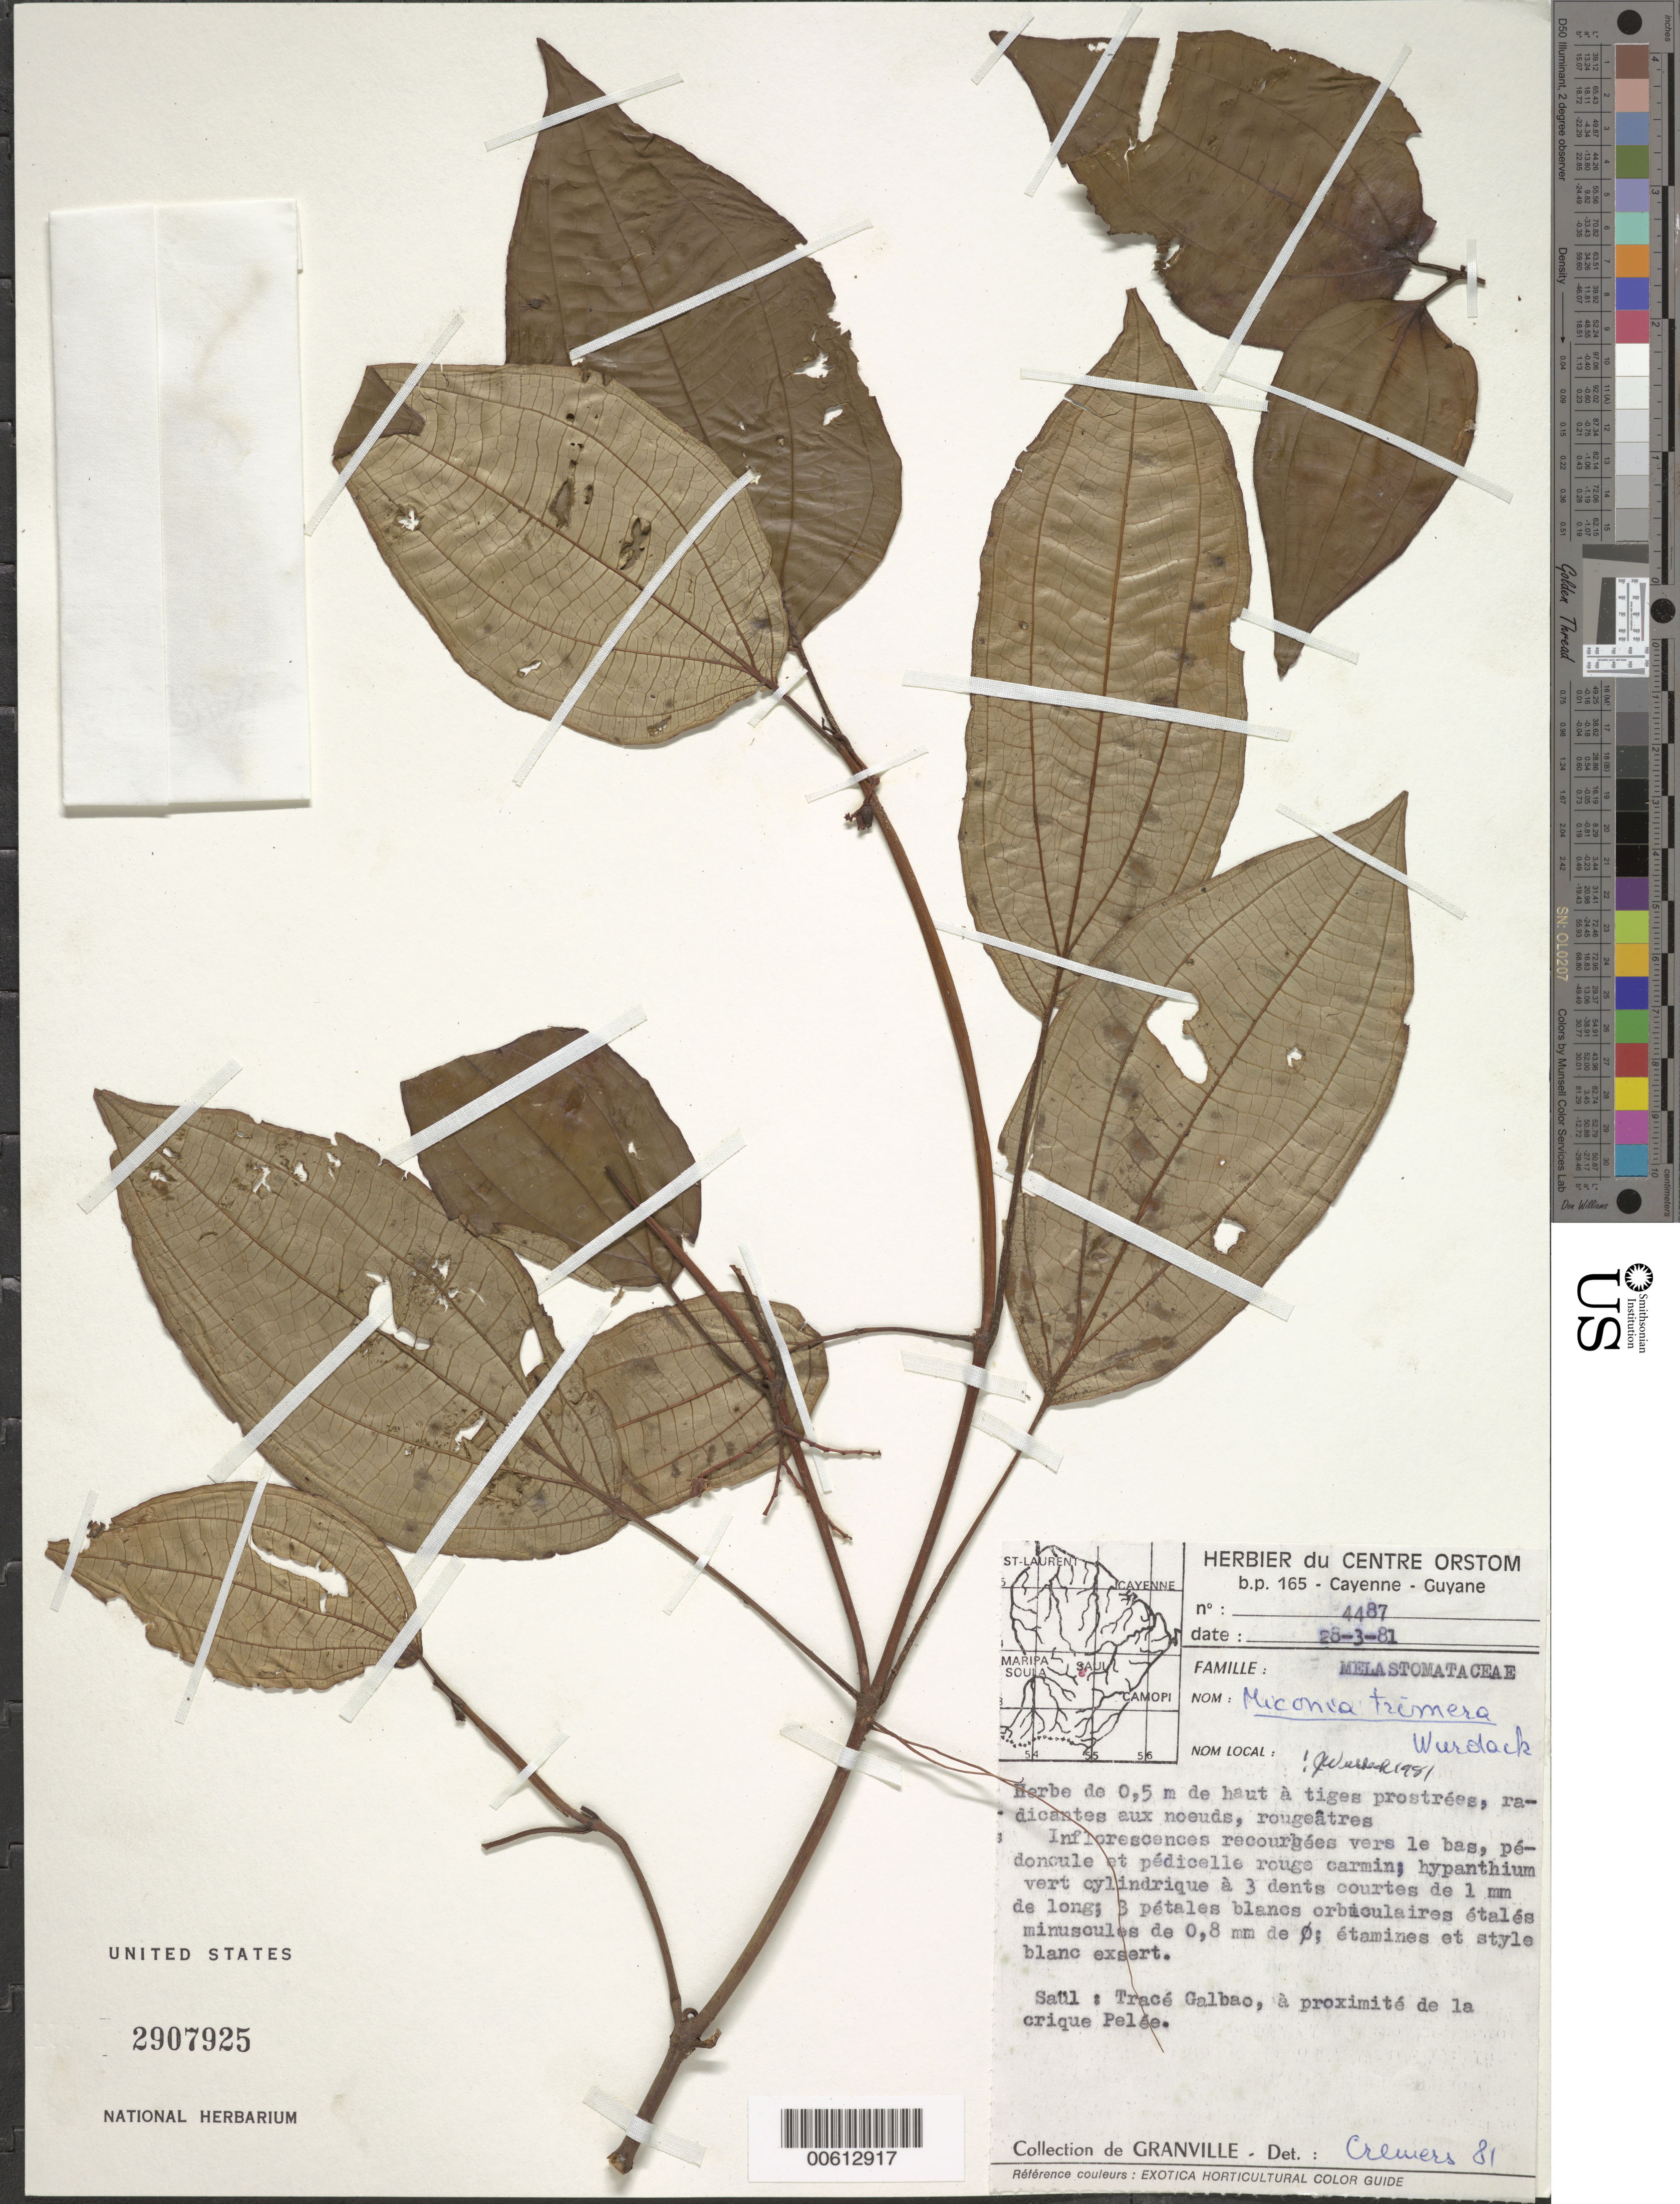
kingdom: Plantae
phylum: Tracheophyta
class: Magnoliopsida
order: Myrtales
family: Melastomataceae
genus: Miconia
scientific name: Miconia trimera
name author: Wurdack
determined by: Wurdack, John J., (US), US (UNITED STATES)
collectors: J.-J. de Granville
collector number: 4487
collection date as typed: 28-Mar-81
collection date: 1981-03-28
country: French Guiana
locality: Saül, Tracé Galbao, crique Pelée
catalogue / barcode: US 2907925